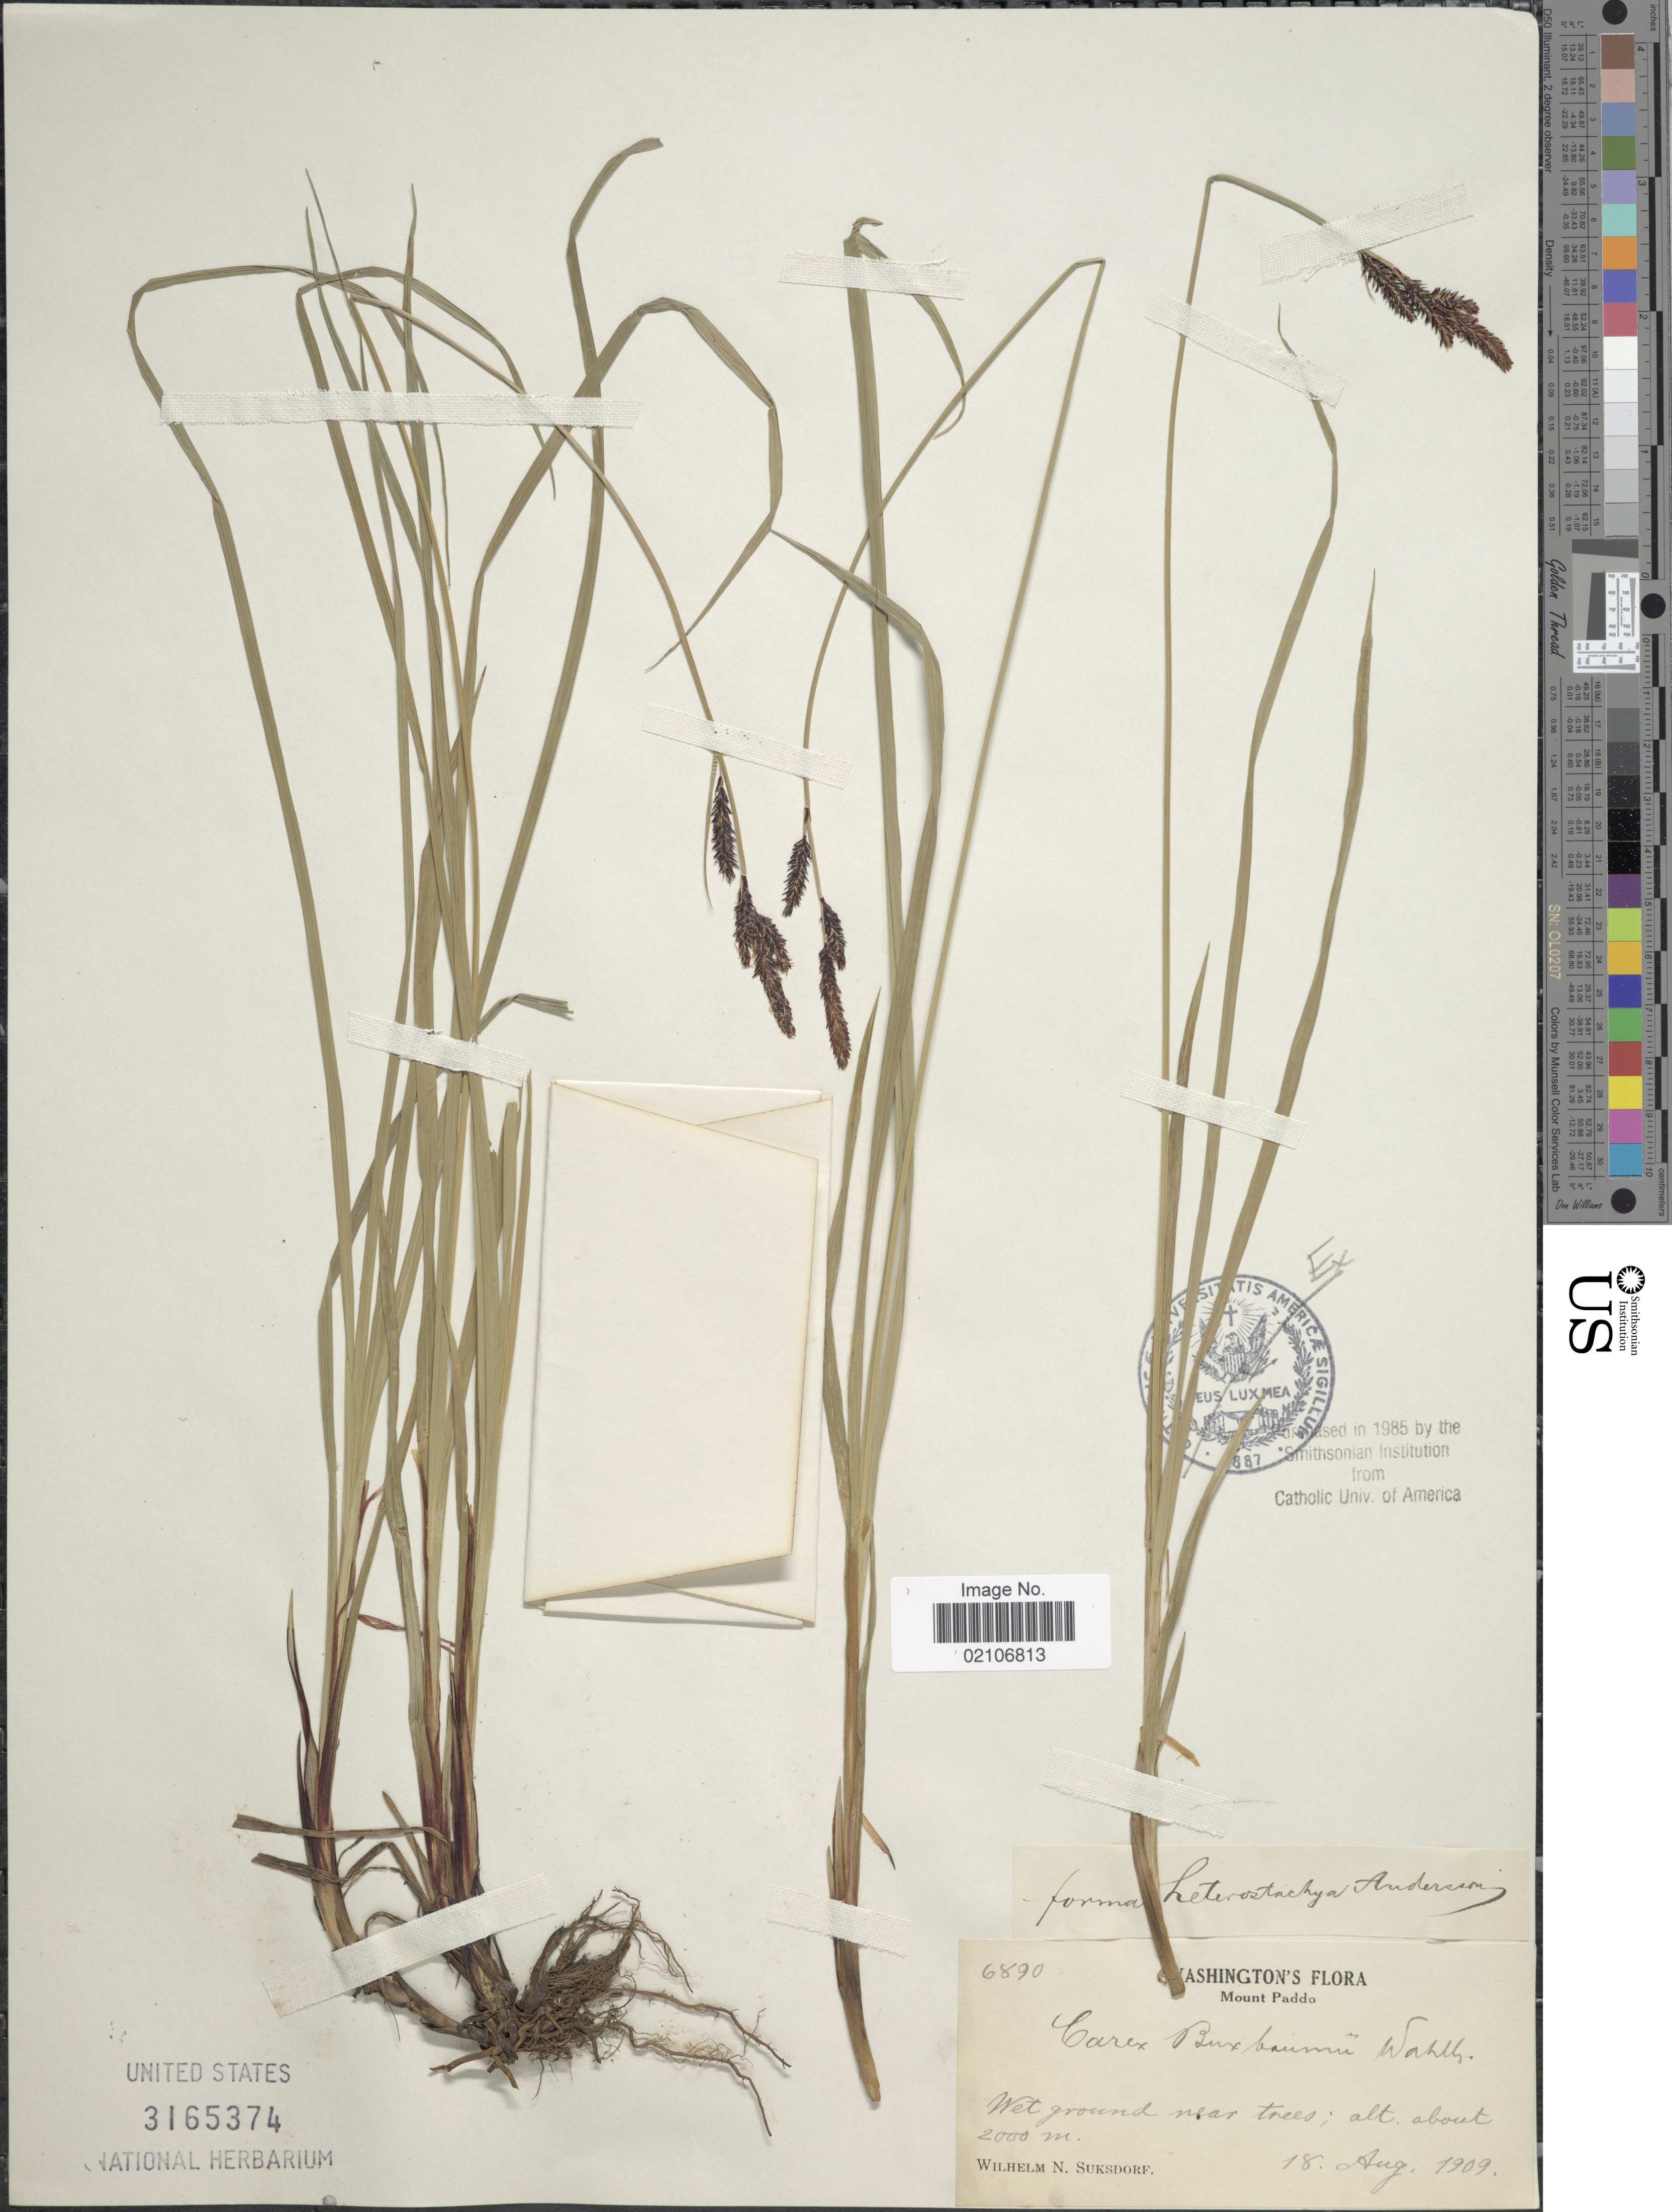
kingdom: Plantae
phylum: Tracheophyta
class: Liliopsida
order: Poales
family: Cyperaceae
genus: Carex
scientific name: Carex buxbaumii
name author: Wahlenb.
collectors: W. N. Suksdorf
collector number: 6890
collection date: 1909-08-18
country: United States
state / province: Washington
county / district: Skamania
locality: Washington, Mount Paddo, Wet ground near trees.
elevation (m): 2000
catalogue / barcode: US 3165374